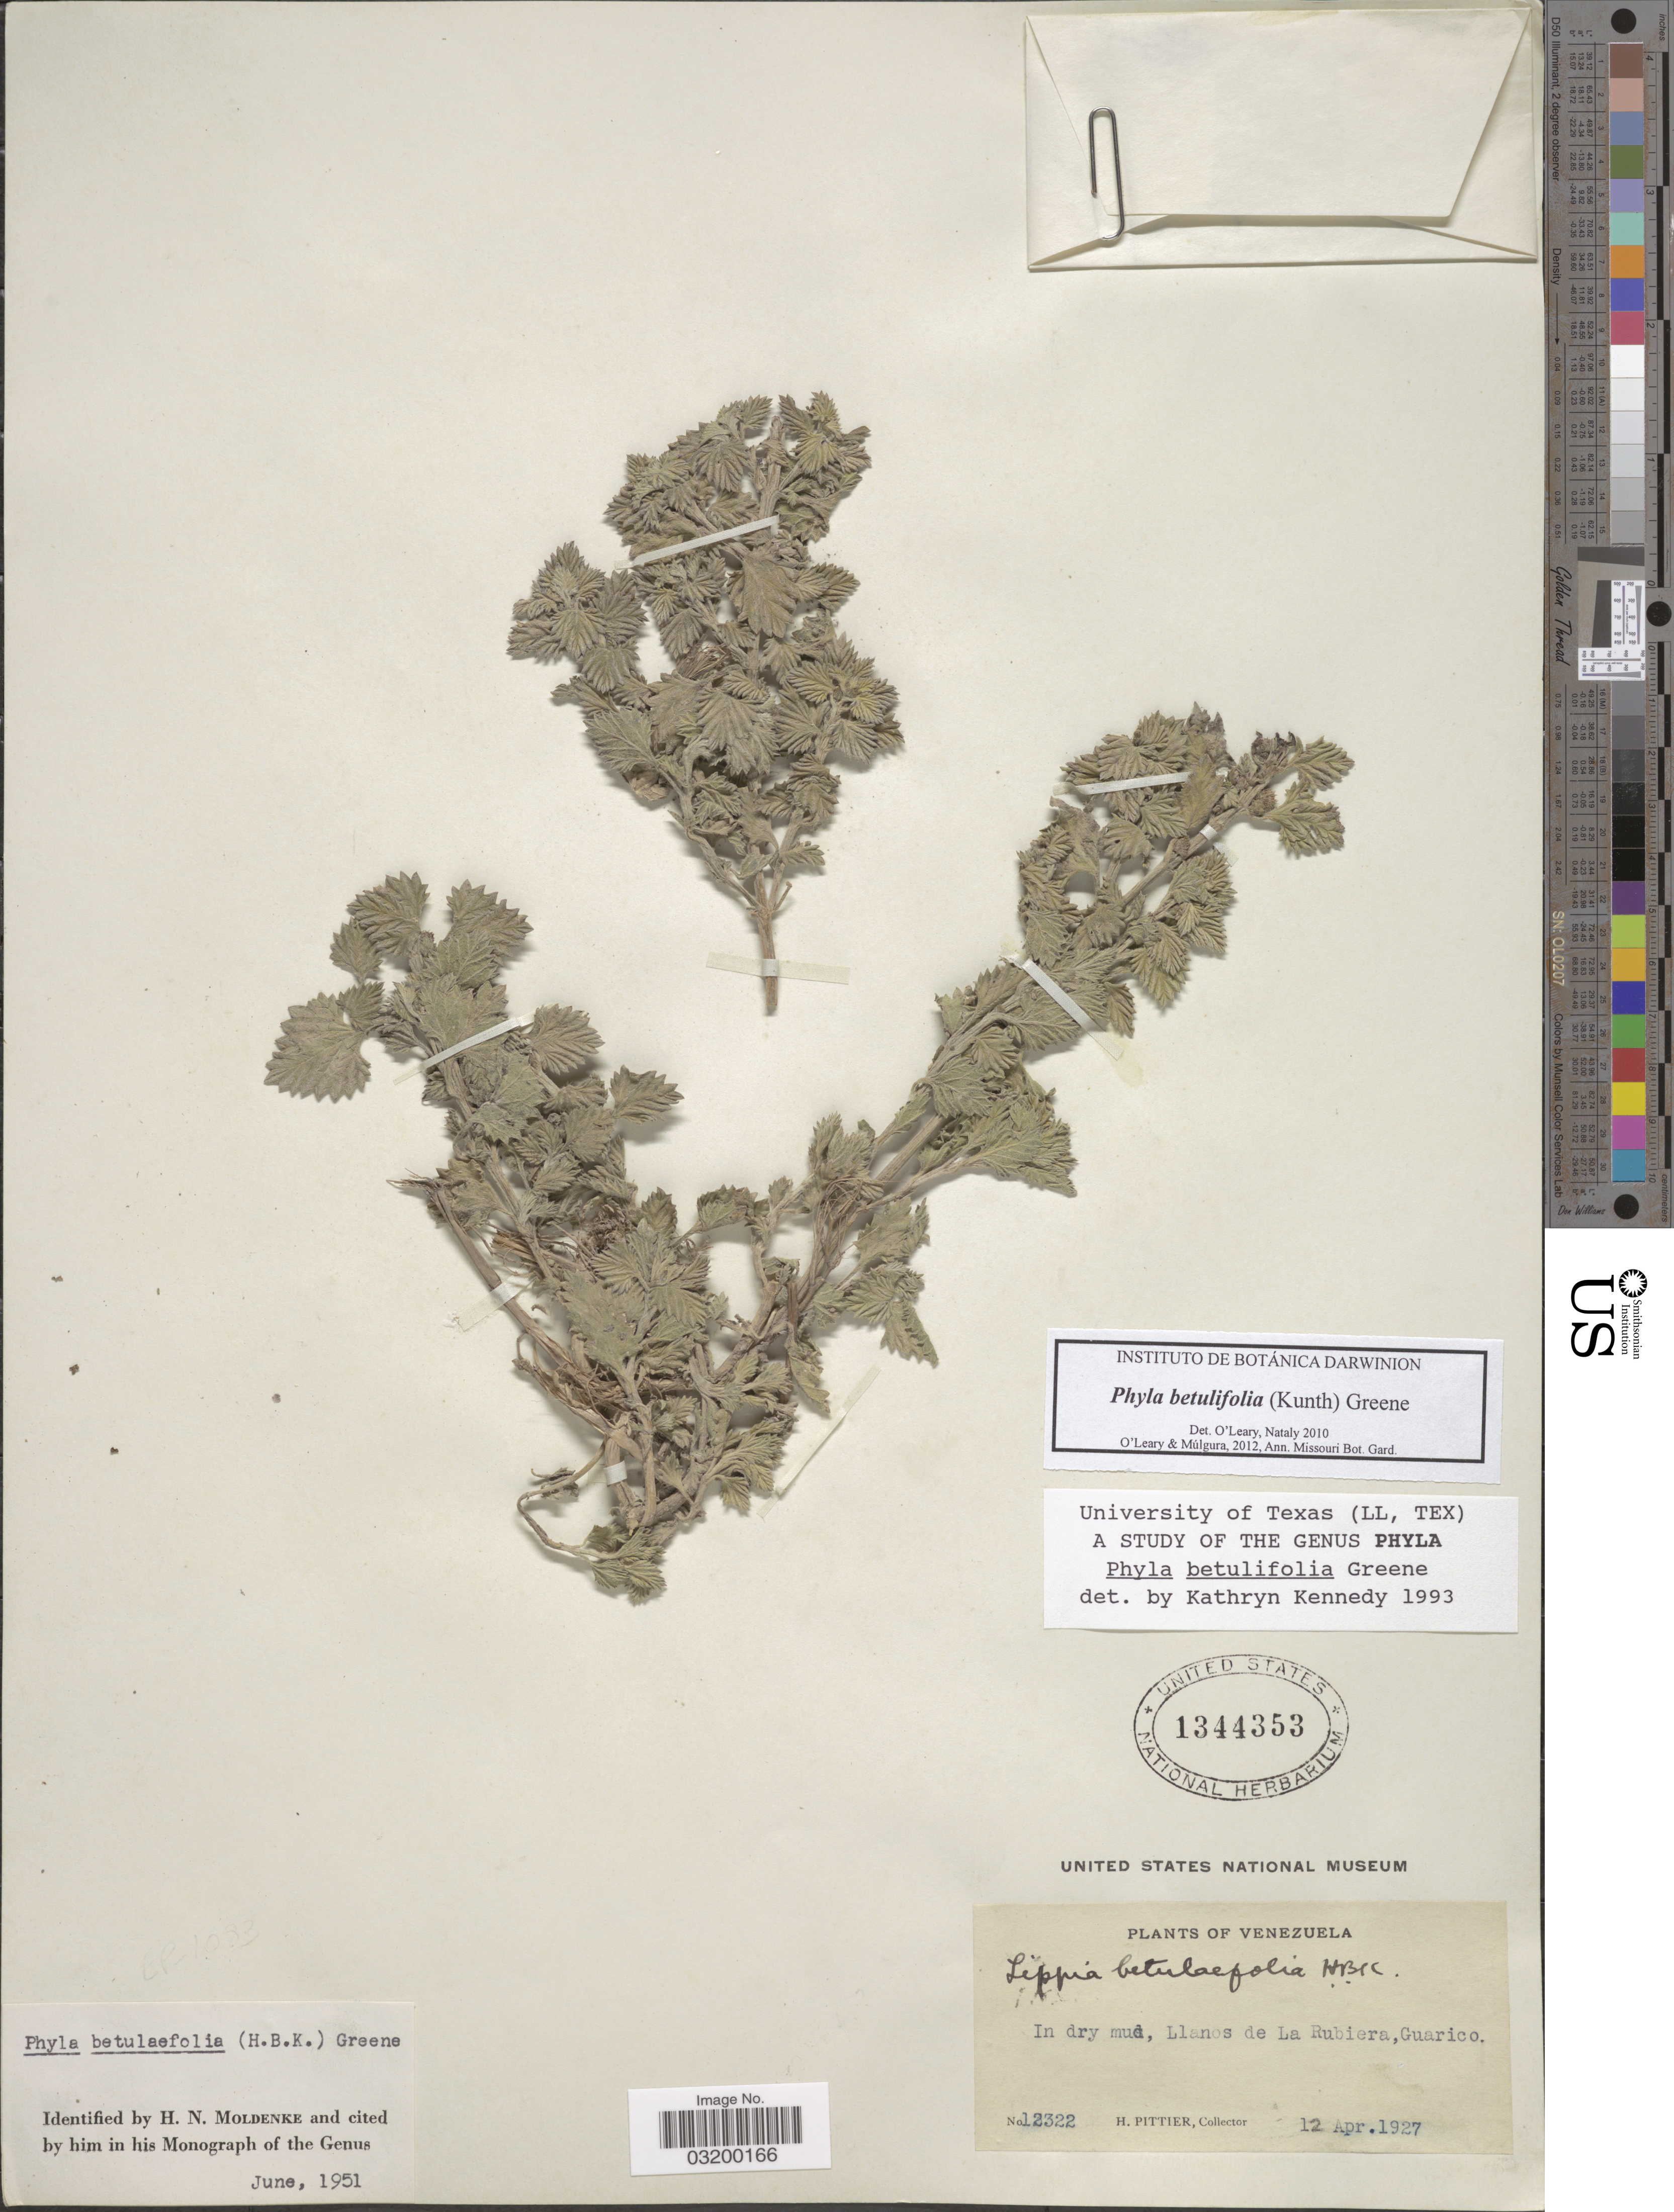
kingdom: Plantae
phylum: Tracheophyta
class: Magnoliopsida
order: Lamiales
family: Verbenaceae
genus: Phyla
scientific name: Phyla betulifolia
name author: (Kunth) Greene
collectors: H. F. Pittier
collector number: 12322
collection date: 1927-04-12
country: Venezuela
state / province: Guárico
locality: In dry mud, Llanos de La Rubiera.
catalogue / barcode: US 1344353